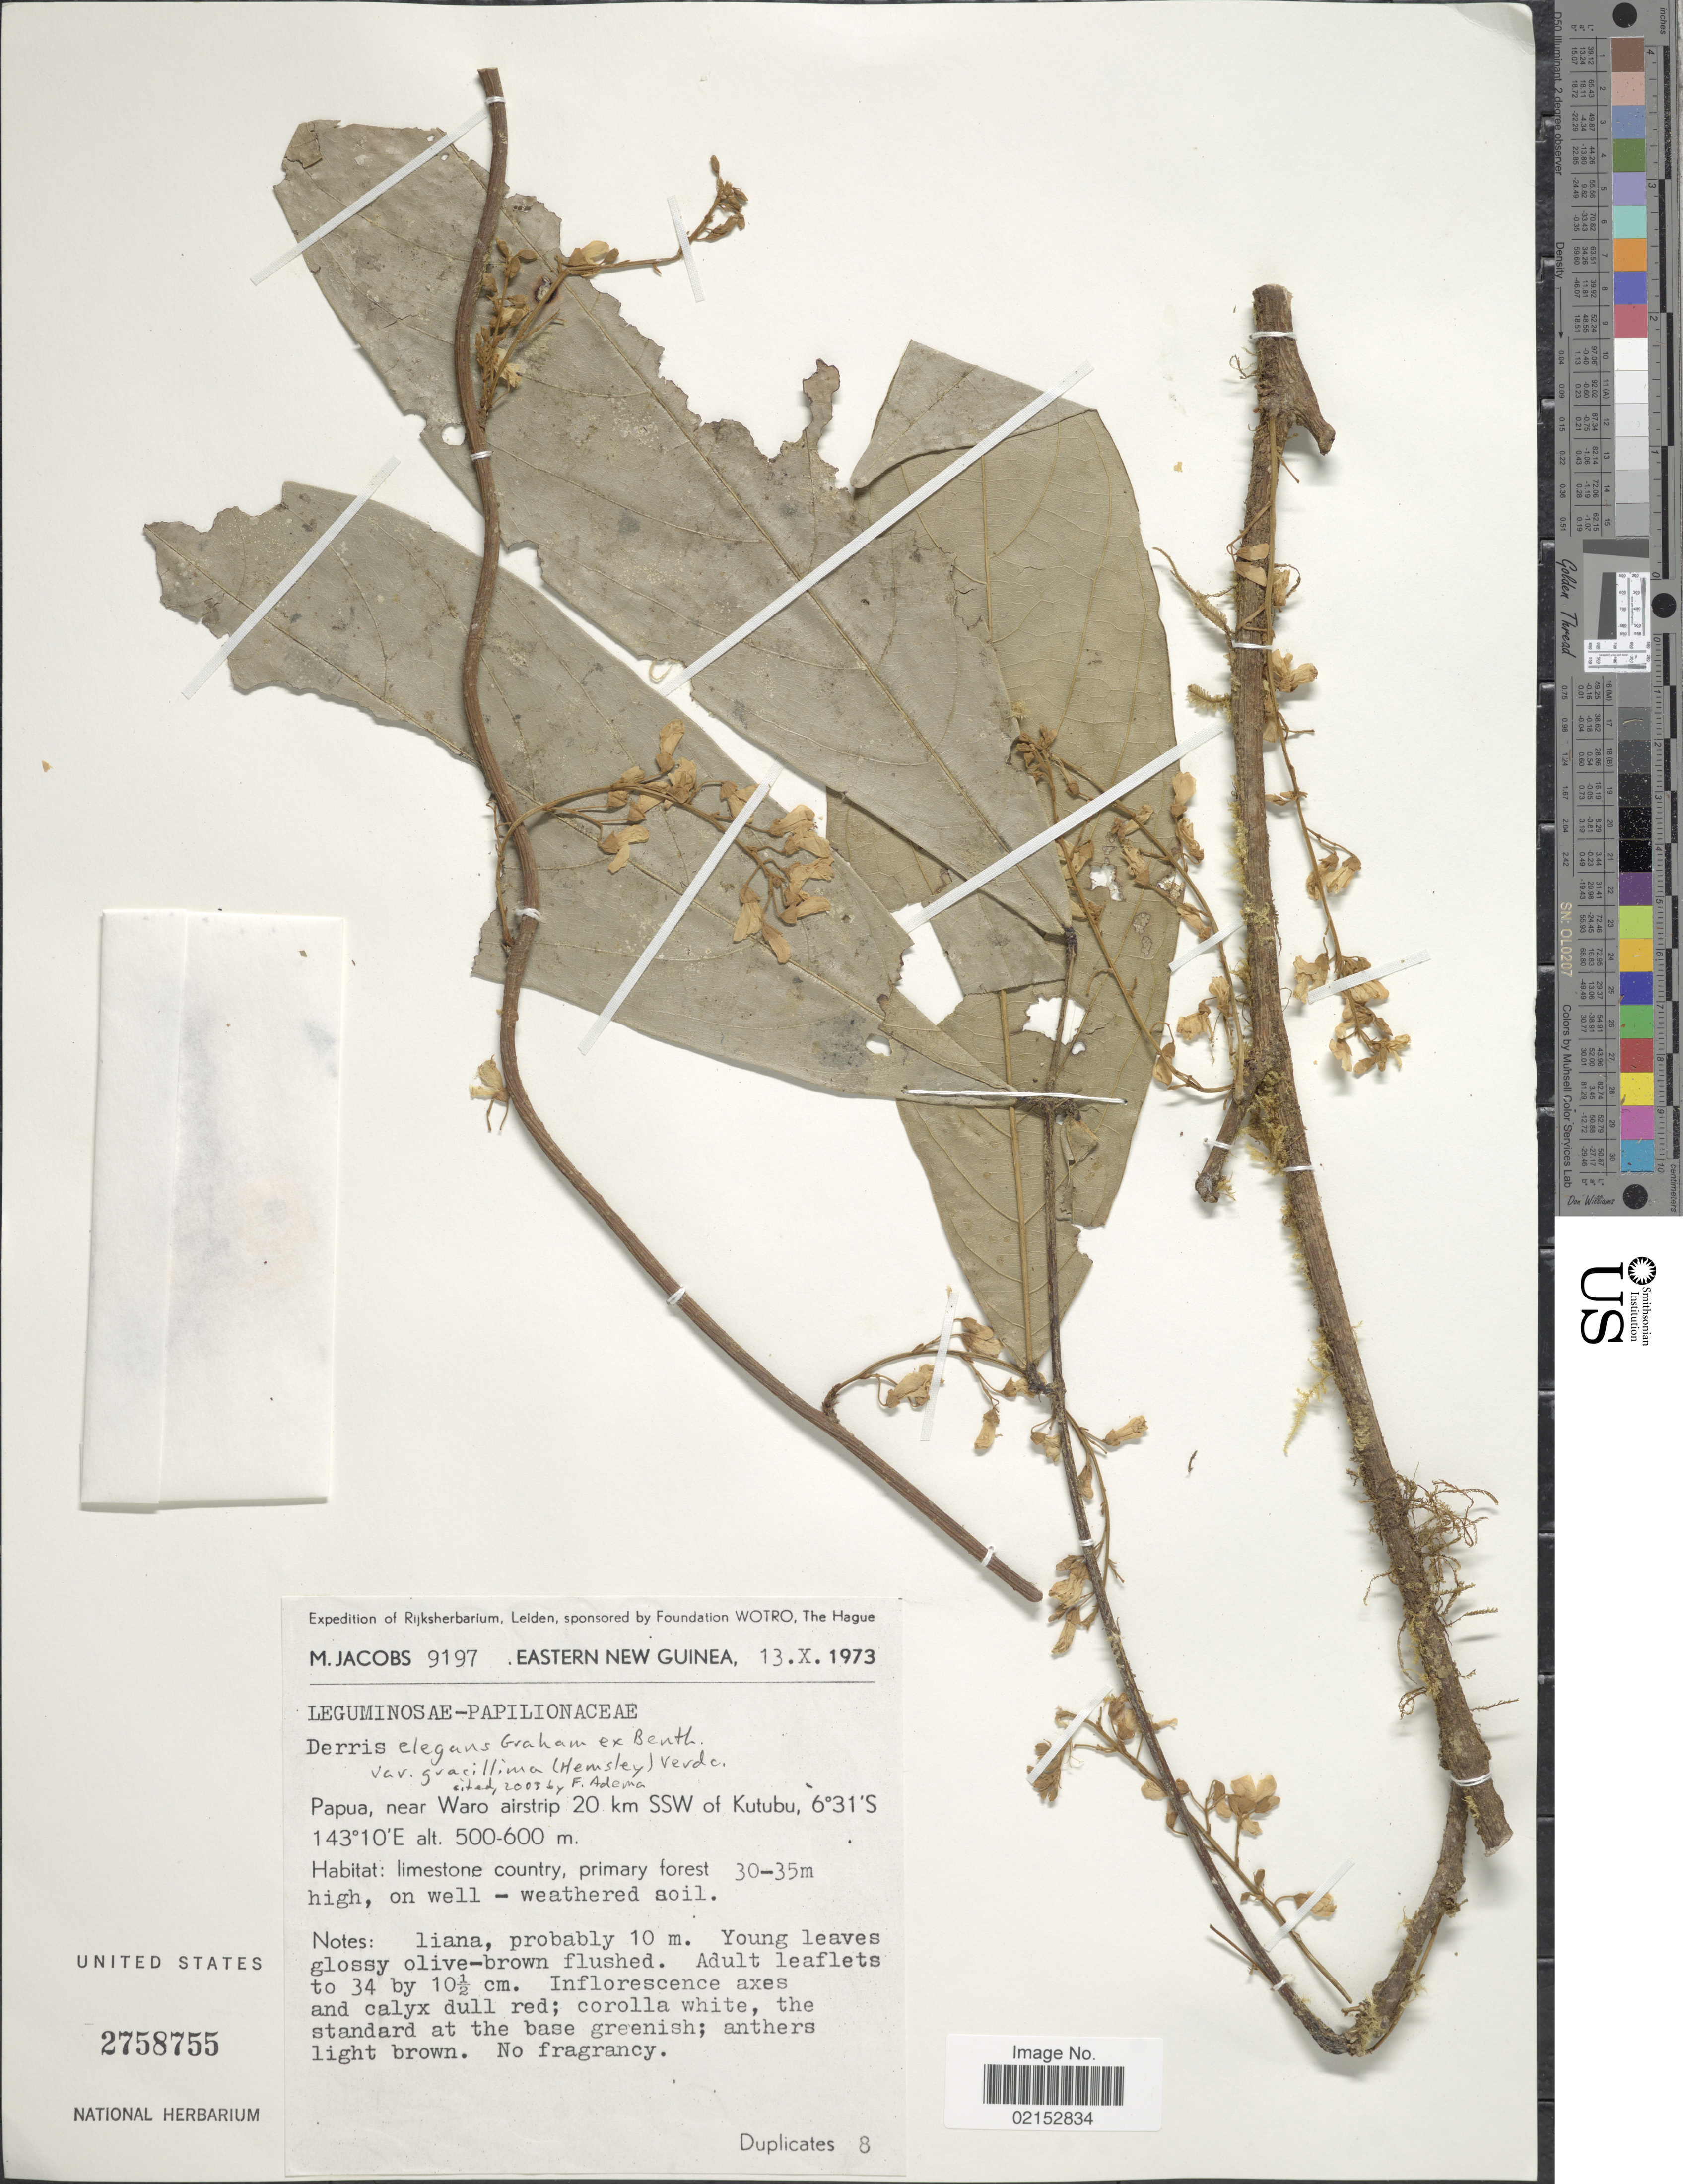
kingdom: Plantae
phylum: Tracheophyta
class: Magnoliopsida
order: Fabales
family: Fabaceae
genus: Derris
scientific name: Derris elegans var. gracillima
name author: (Hemsl.) Verdc.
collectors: M. Jacobs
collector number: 9197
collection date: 1973-10-13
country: Papua New Guinea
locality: Eastern New Guinea, Papua, near Waro airstrip 20 km SSW of Kutubu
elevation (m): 500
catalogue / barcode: US 2758755